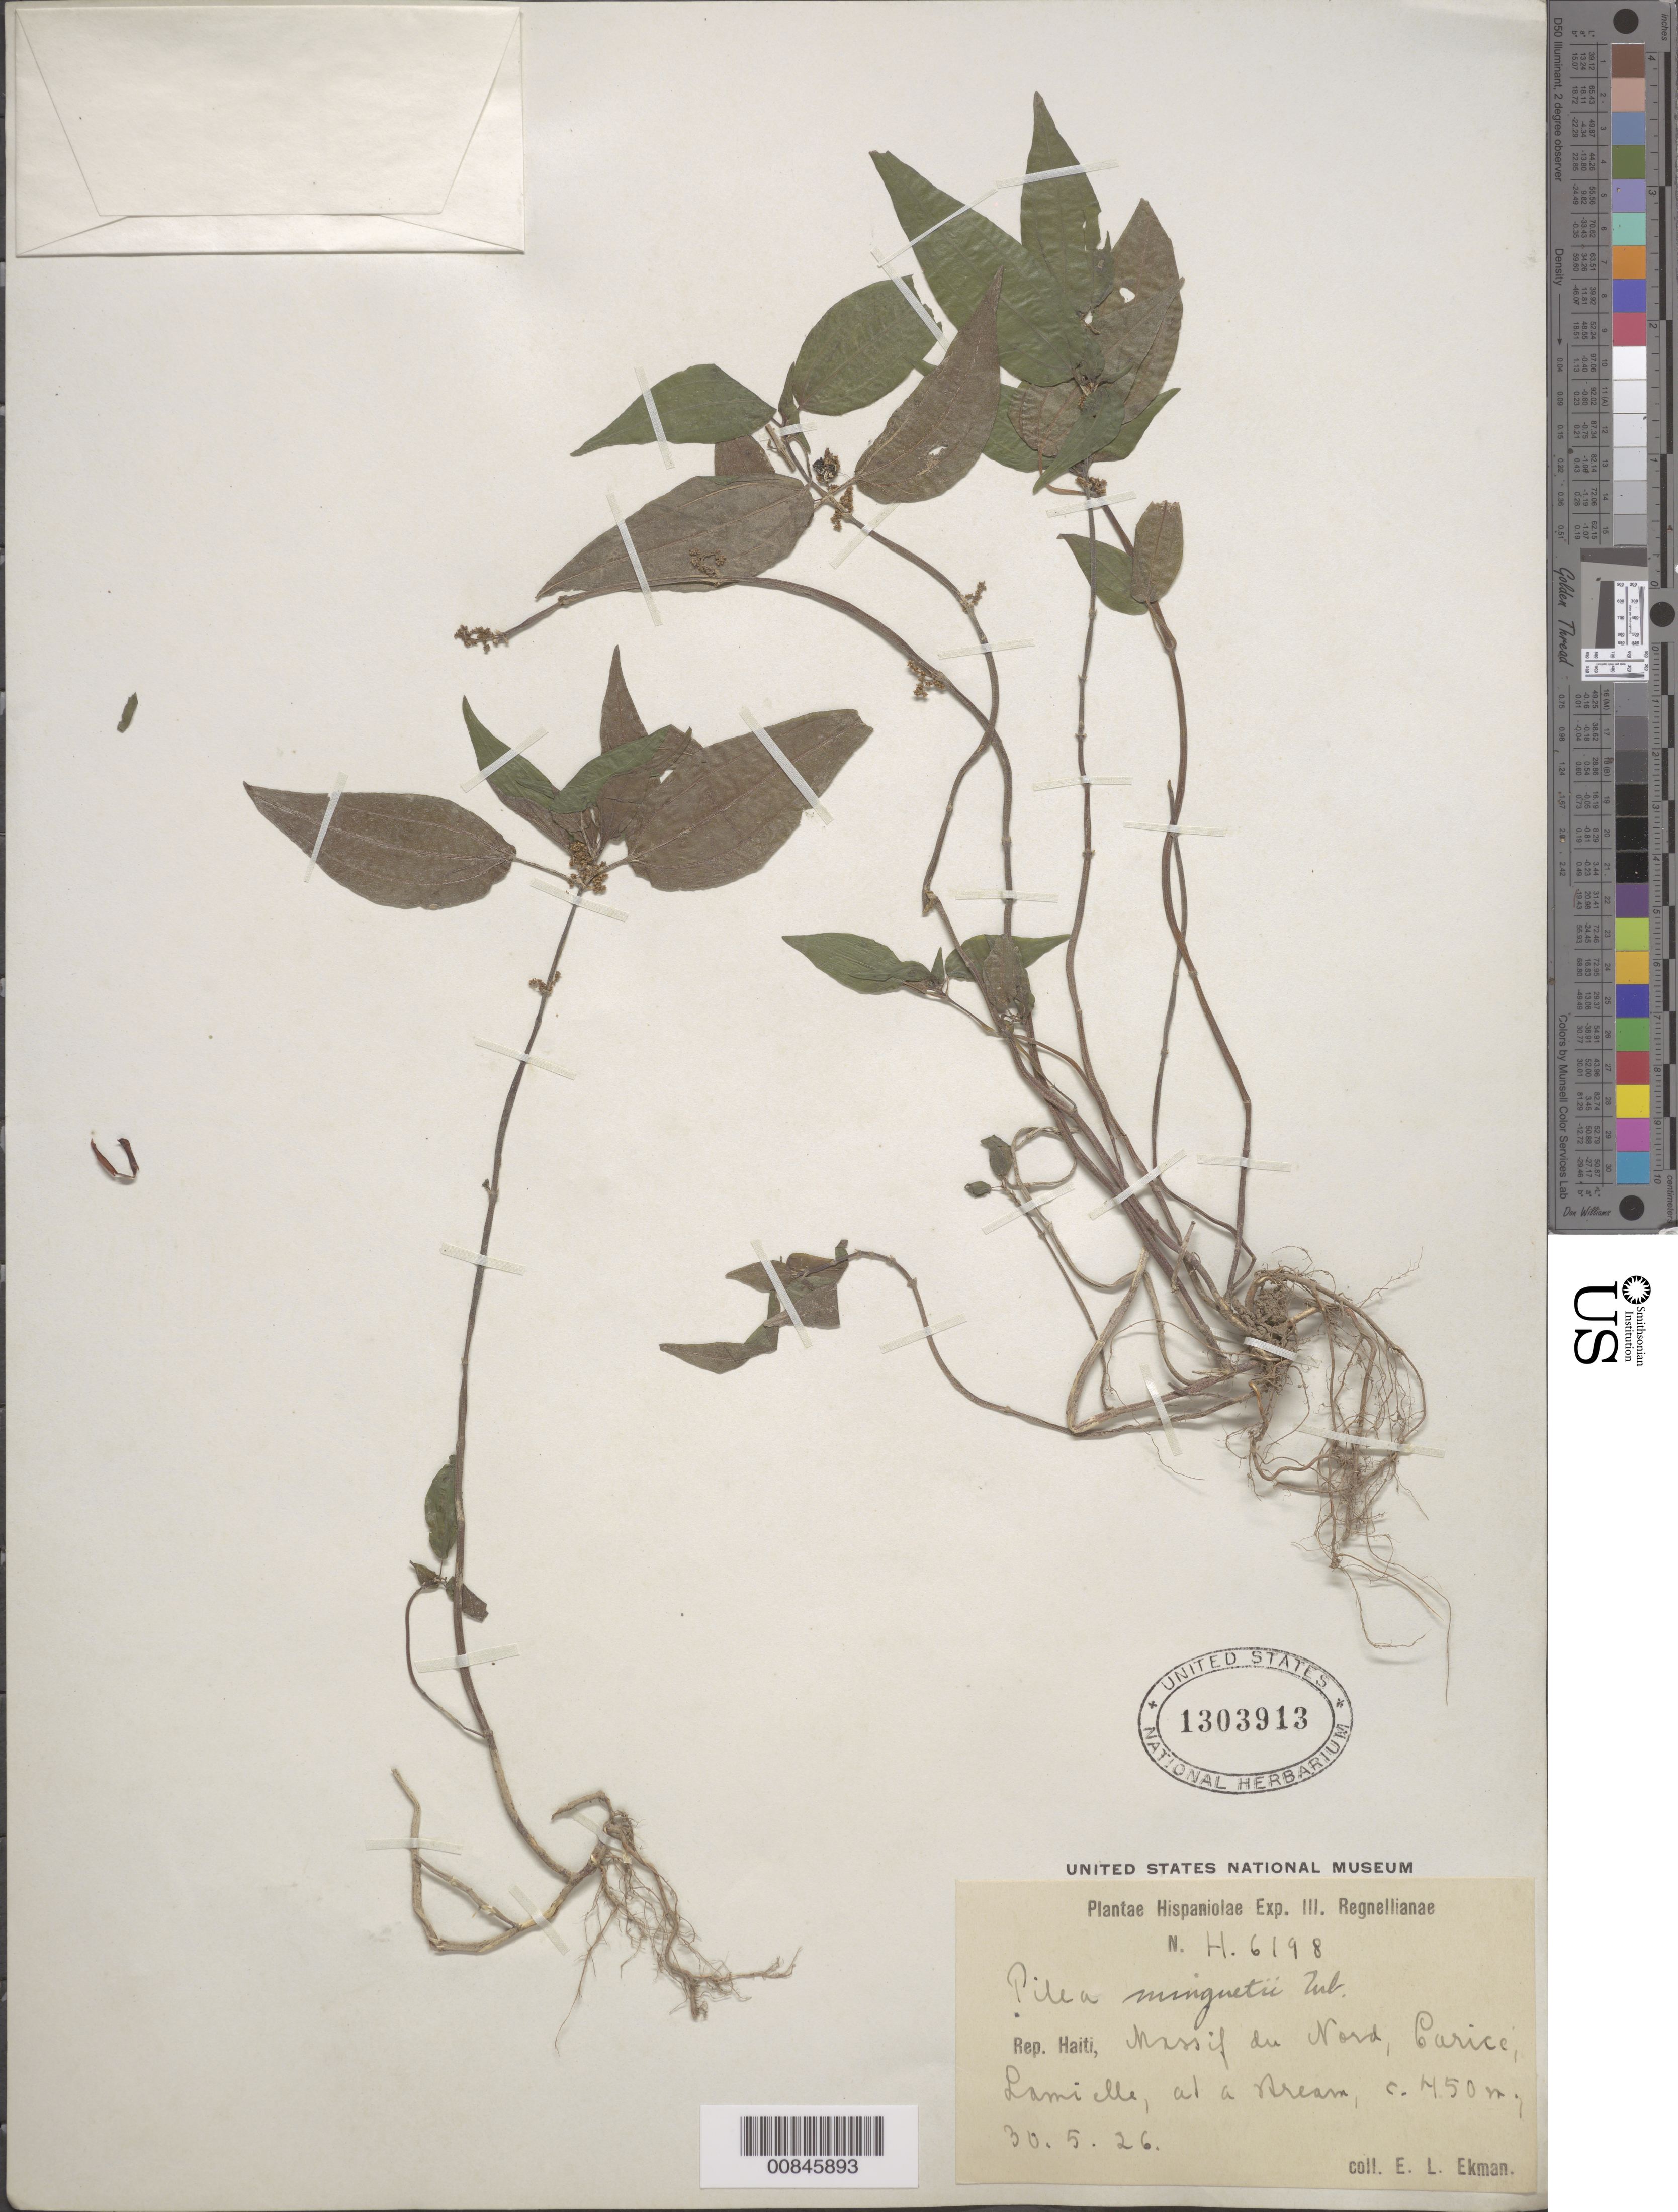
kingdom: Plantae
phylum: Tracheophyta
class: Magnoliopsida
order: Rosales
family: Urticaceae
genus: Pilea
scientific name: Pilea minguetii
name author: Urb.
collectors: E. L. Ekman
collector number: H 6198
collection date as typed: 30 May 1926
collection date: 1926-05-30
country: Haiti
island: Hispaniola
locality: Massif du Nord, Carice, Lamielle.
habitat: At a stream.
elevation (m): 450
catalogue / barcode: US 1303913